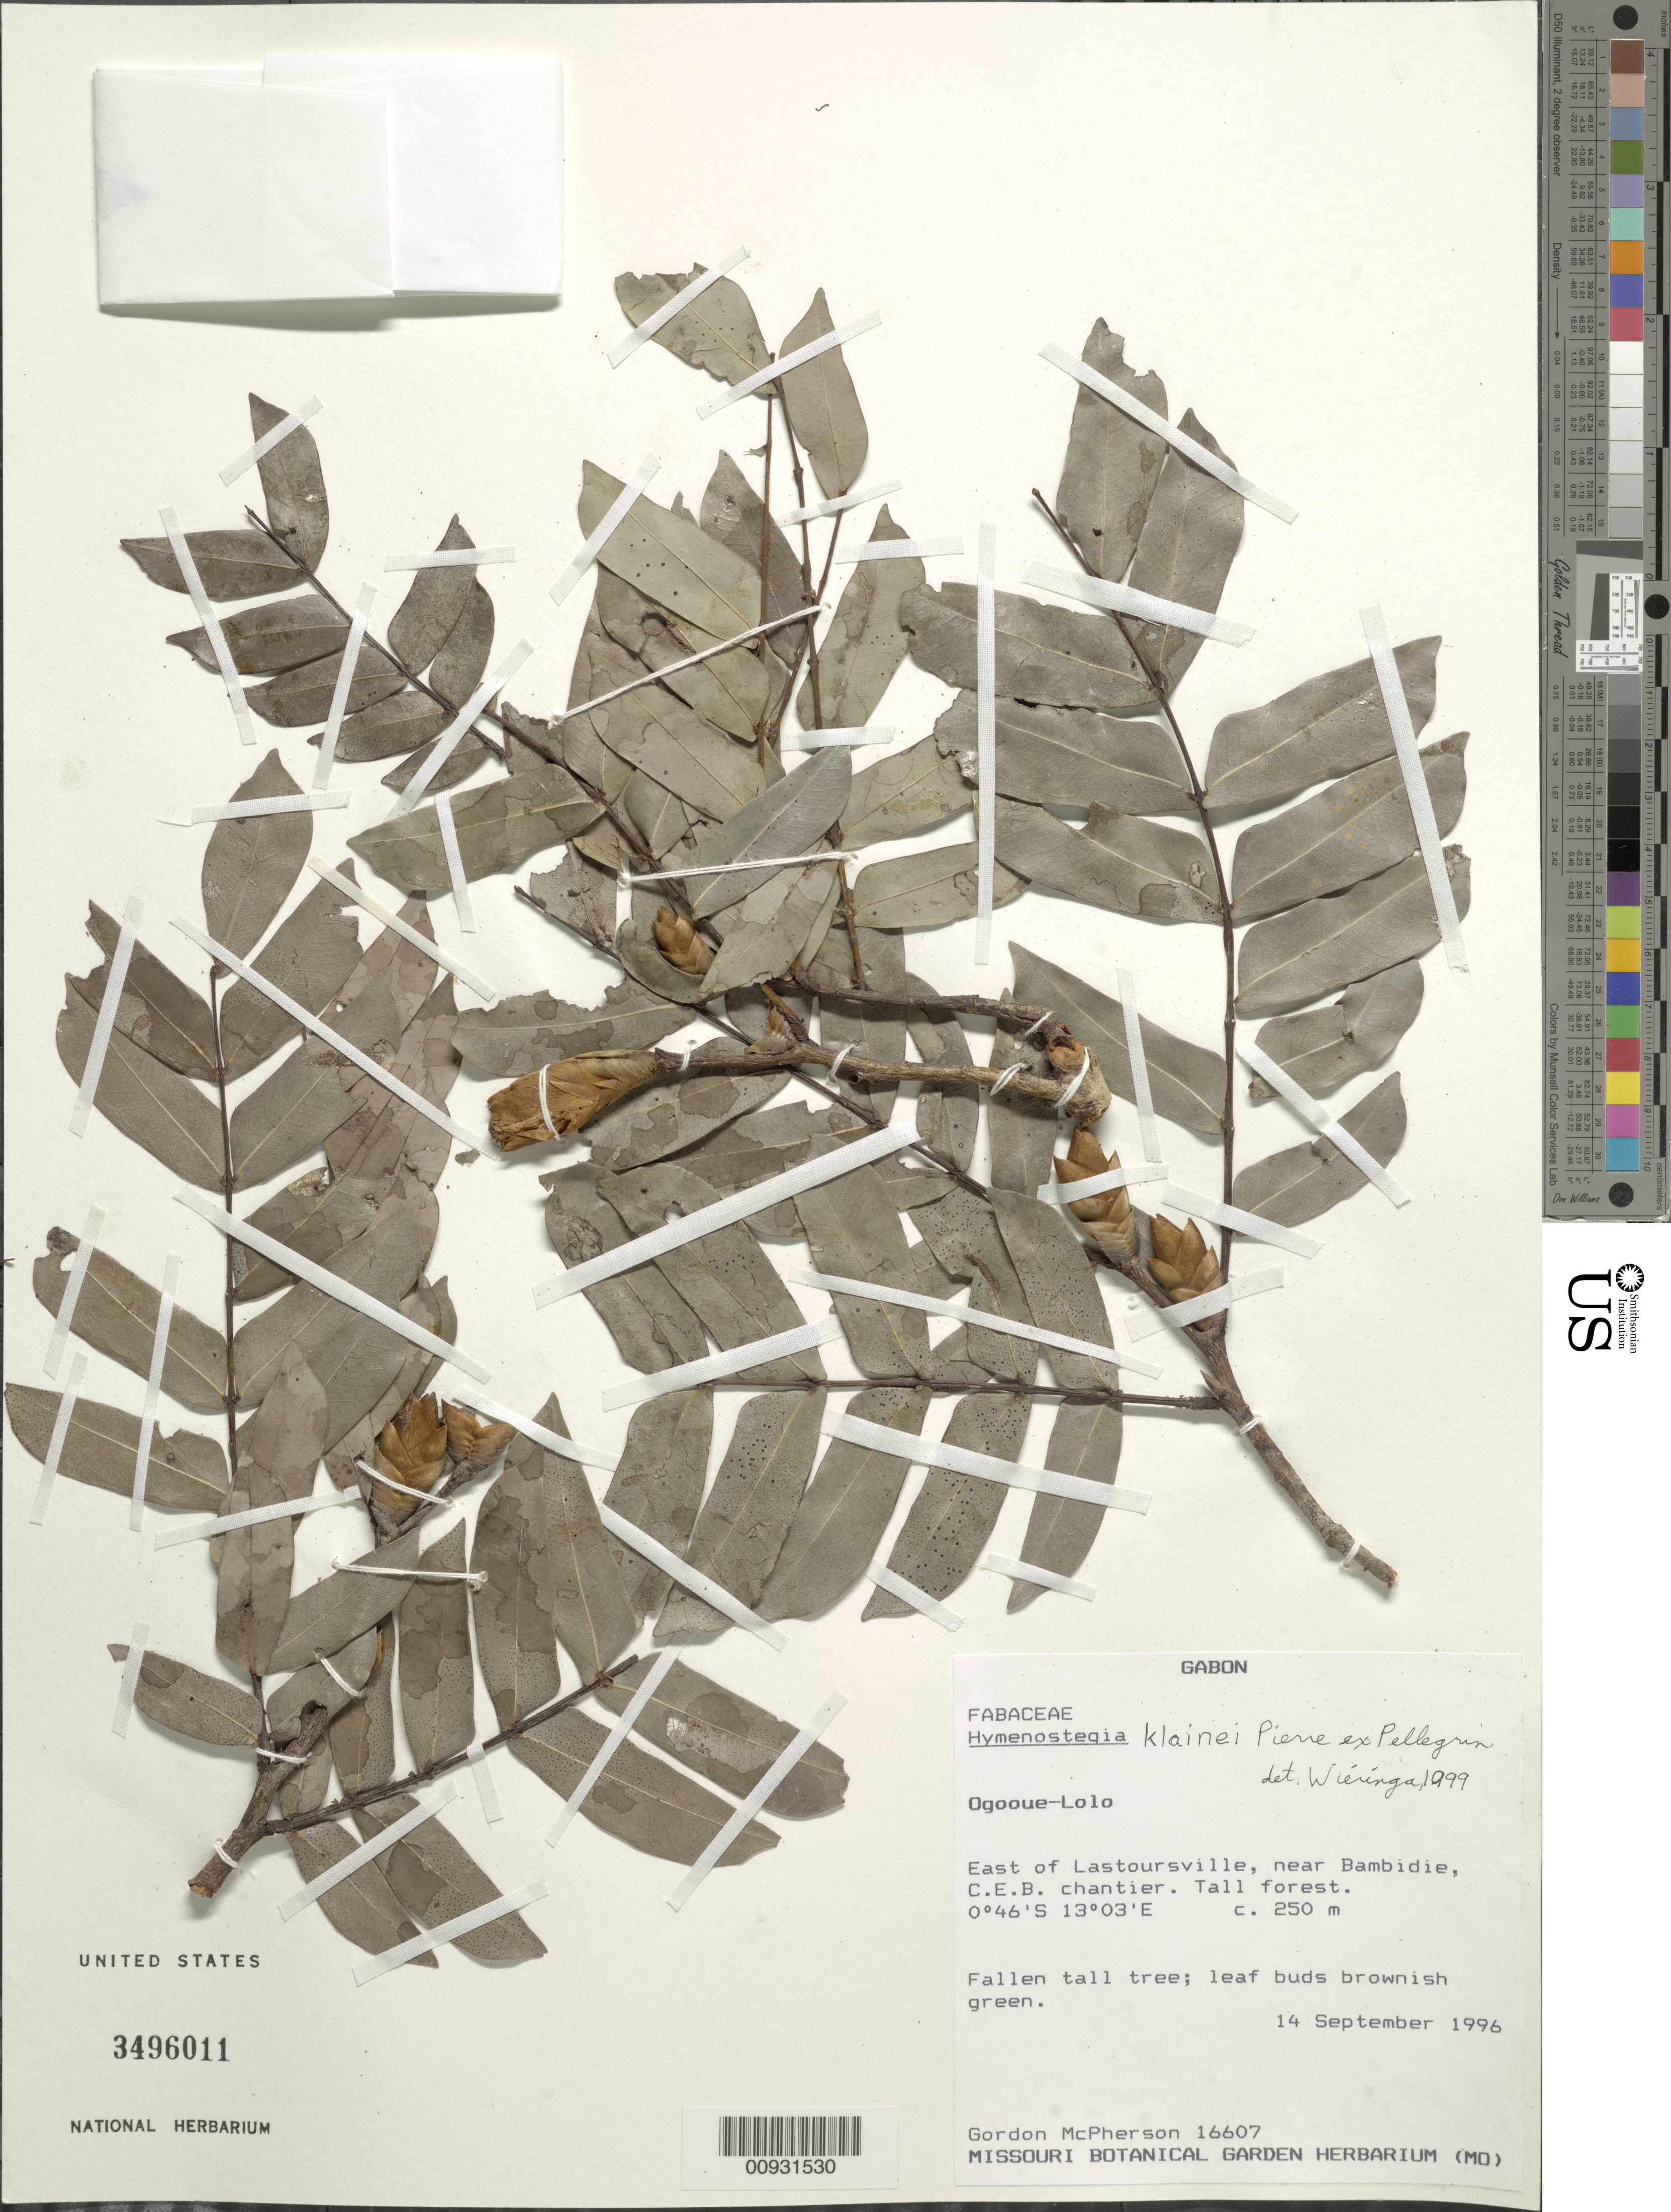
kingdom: Plantae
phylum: Tracheophyta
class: Magnoliopsida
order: Fabales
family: Fabaceae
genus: Hymenostegia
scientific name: Hymenostegia klainei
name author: Pierre ex Pellegrin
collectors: G. D. McPherson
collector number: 16607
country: Gabon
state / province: Ogooué-Lolo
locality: E of Lastoursville, near Bambidie, C.E.B. chantier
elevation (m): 250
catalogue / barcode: US 3496011